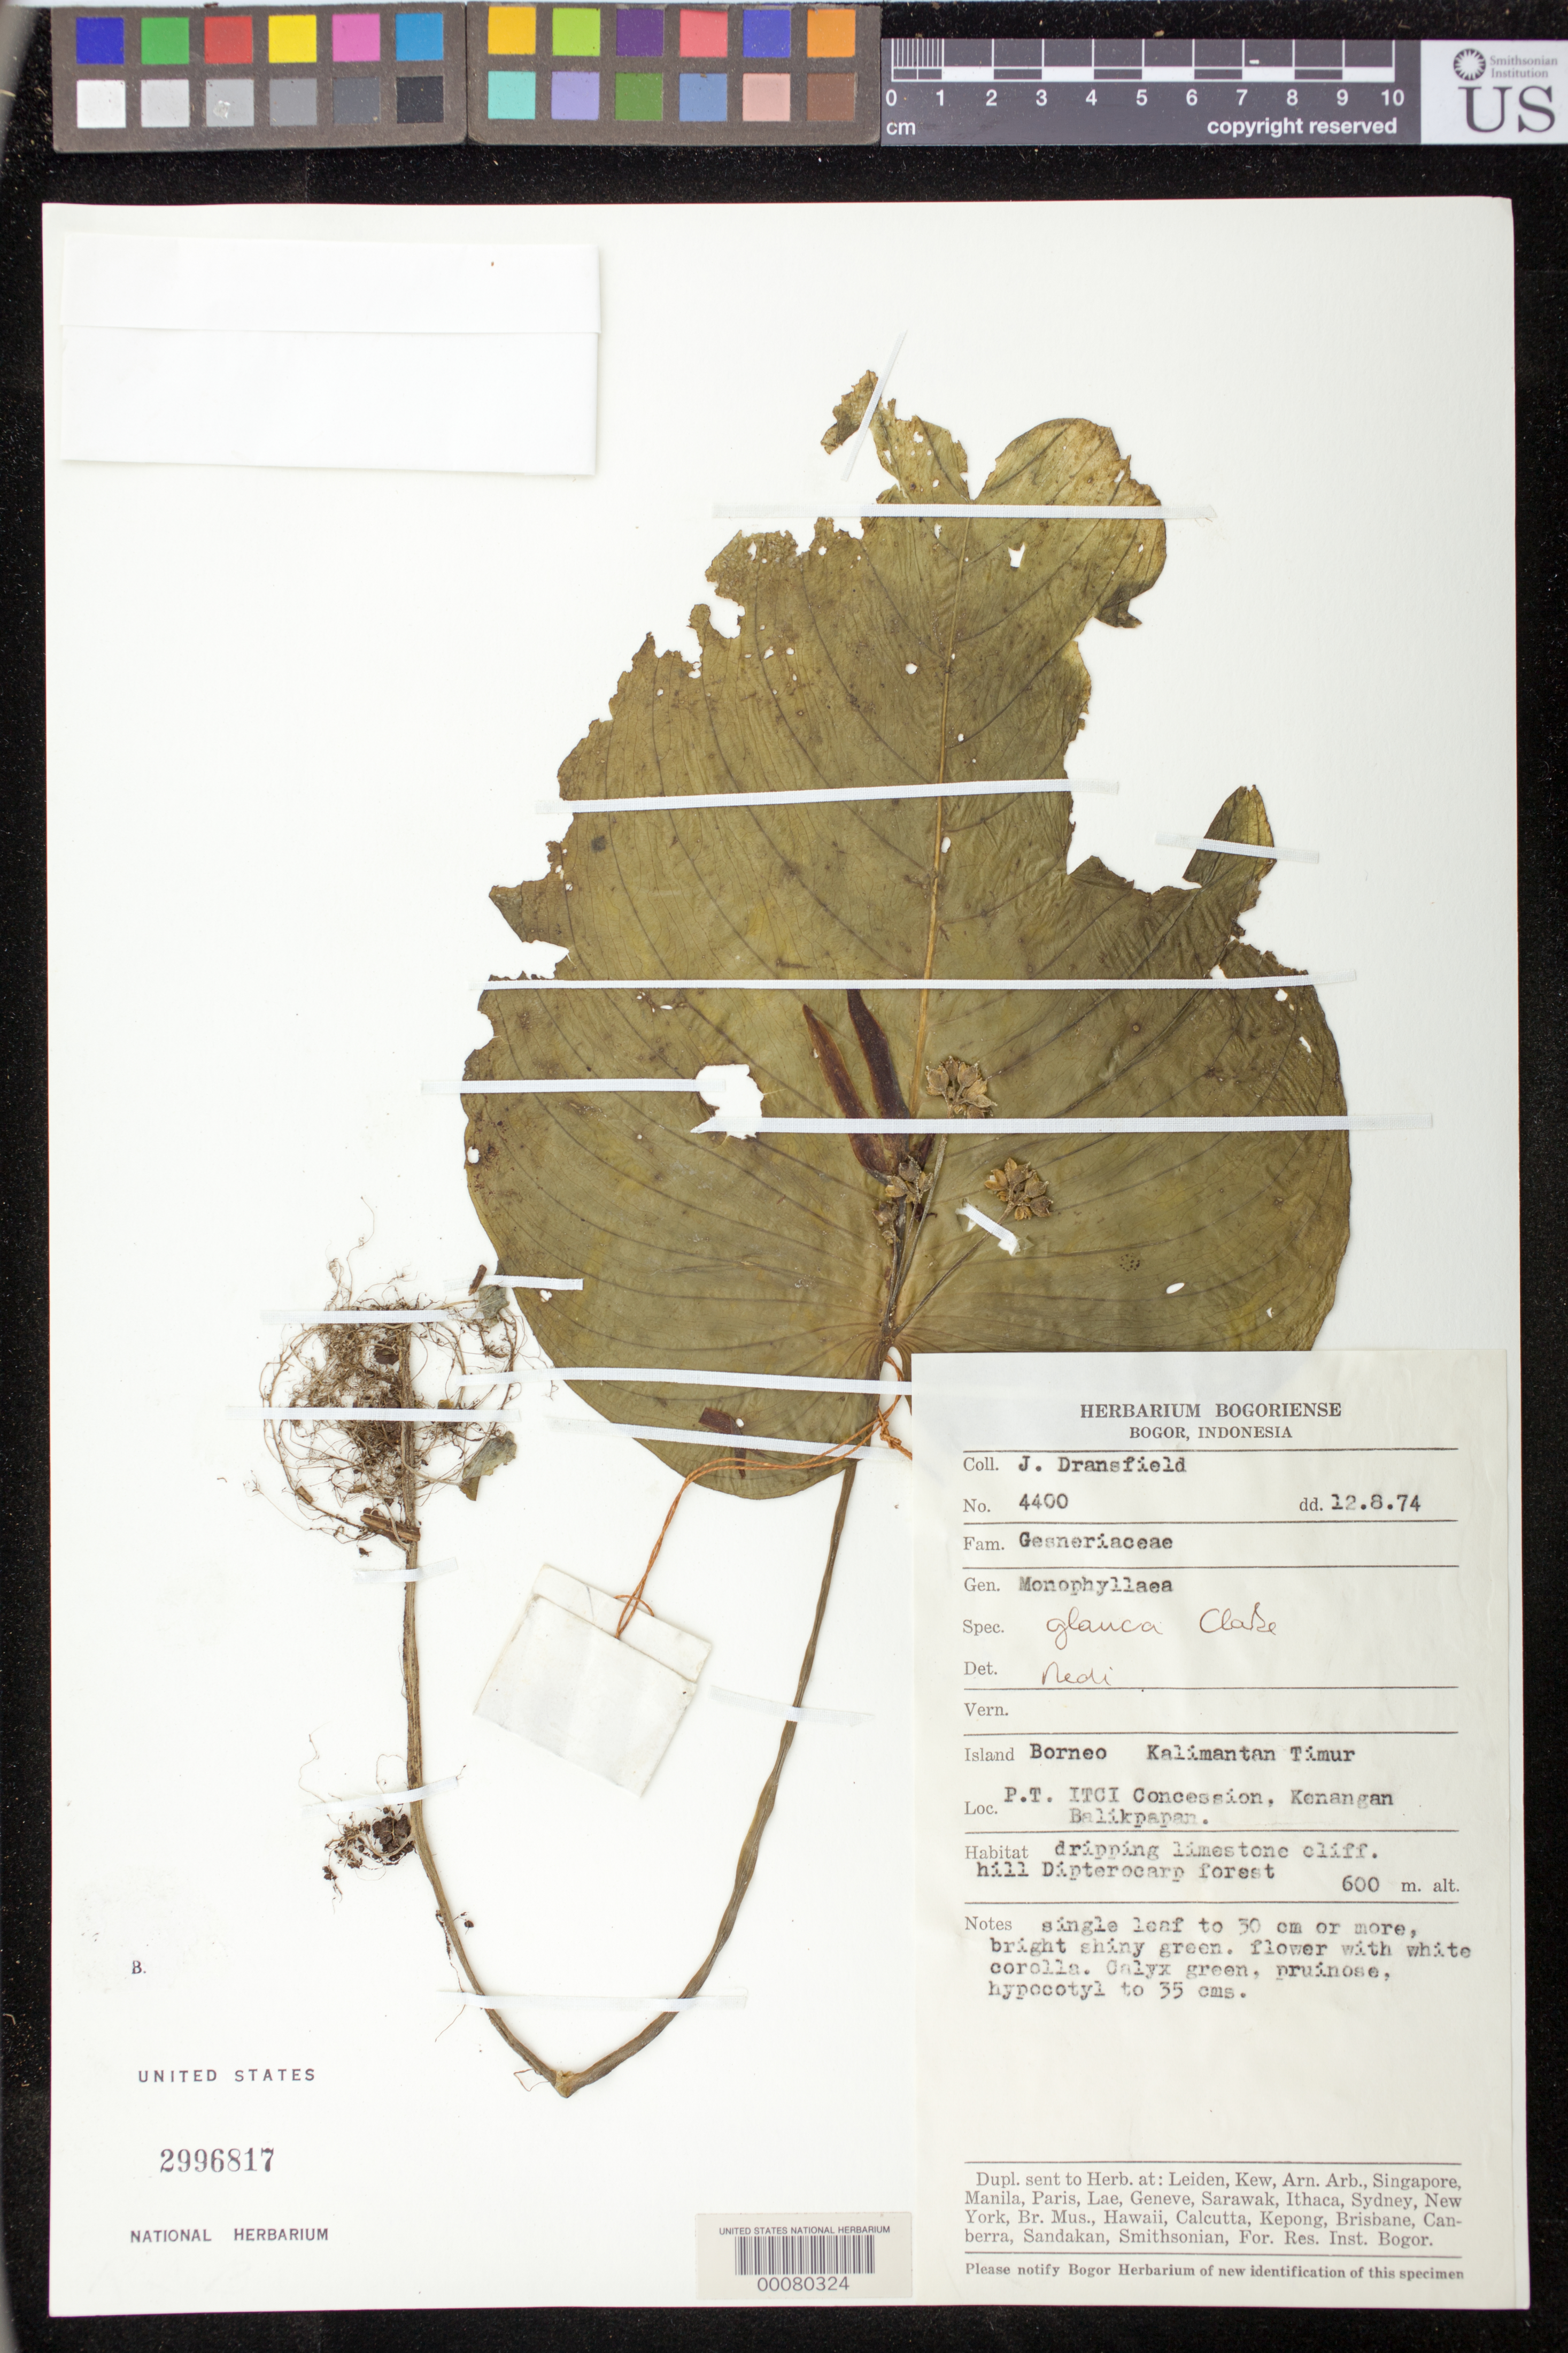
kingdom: Plantae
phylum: Tracheophyta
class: Magnoliopsida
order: Lamiales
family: Gesneriaceae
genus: Monophyllaea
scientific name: Monophyllaea glauca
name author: C.B. Clarke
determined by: Nedi, --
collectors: J. Dransfield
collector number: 4400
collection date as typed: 1974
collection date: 1974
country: Indonesia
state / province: Kalimantan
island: Borneo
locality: East kalimantan, Pt itci concession, kenangan balikpapan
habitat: Dripping limestone cliff, hill dipterocarp forest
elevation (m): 600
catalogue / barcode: US 2996817